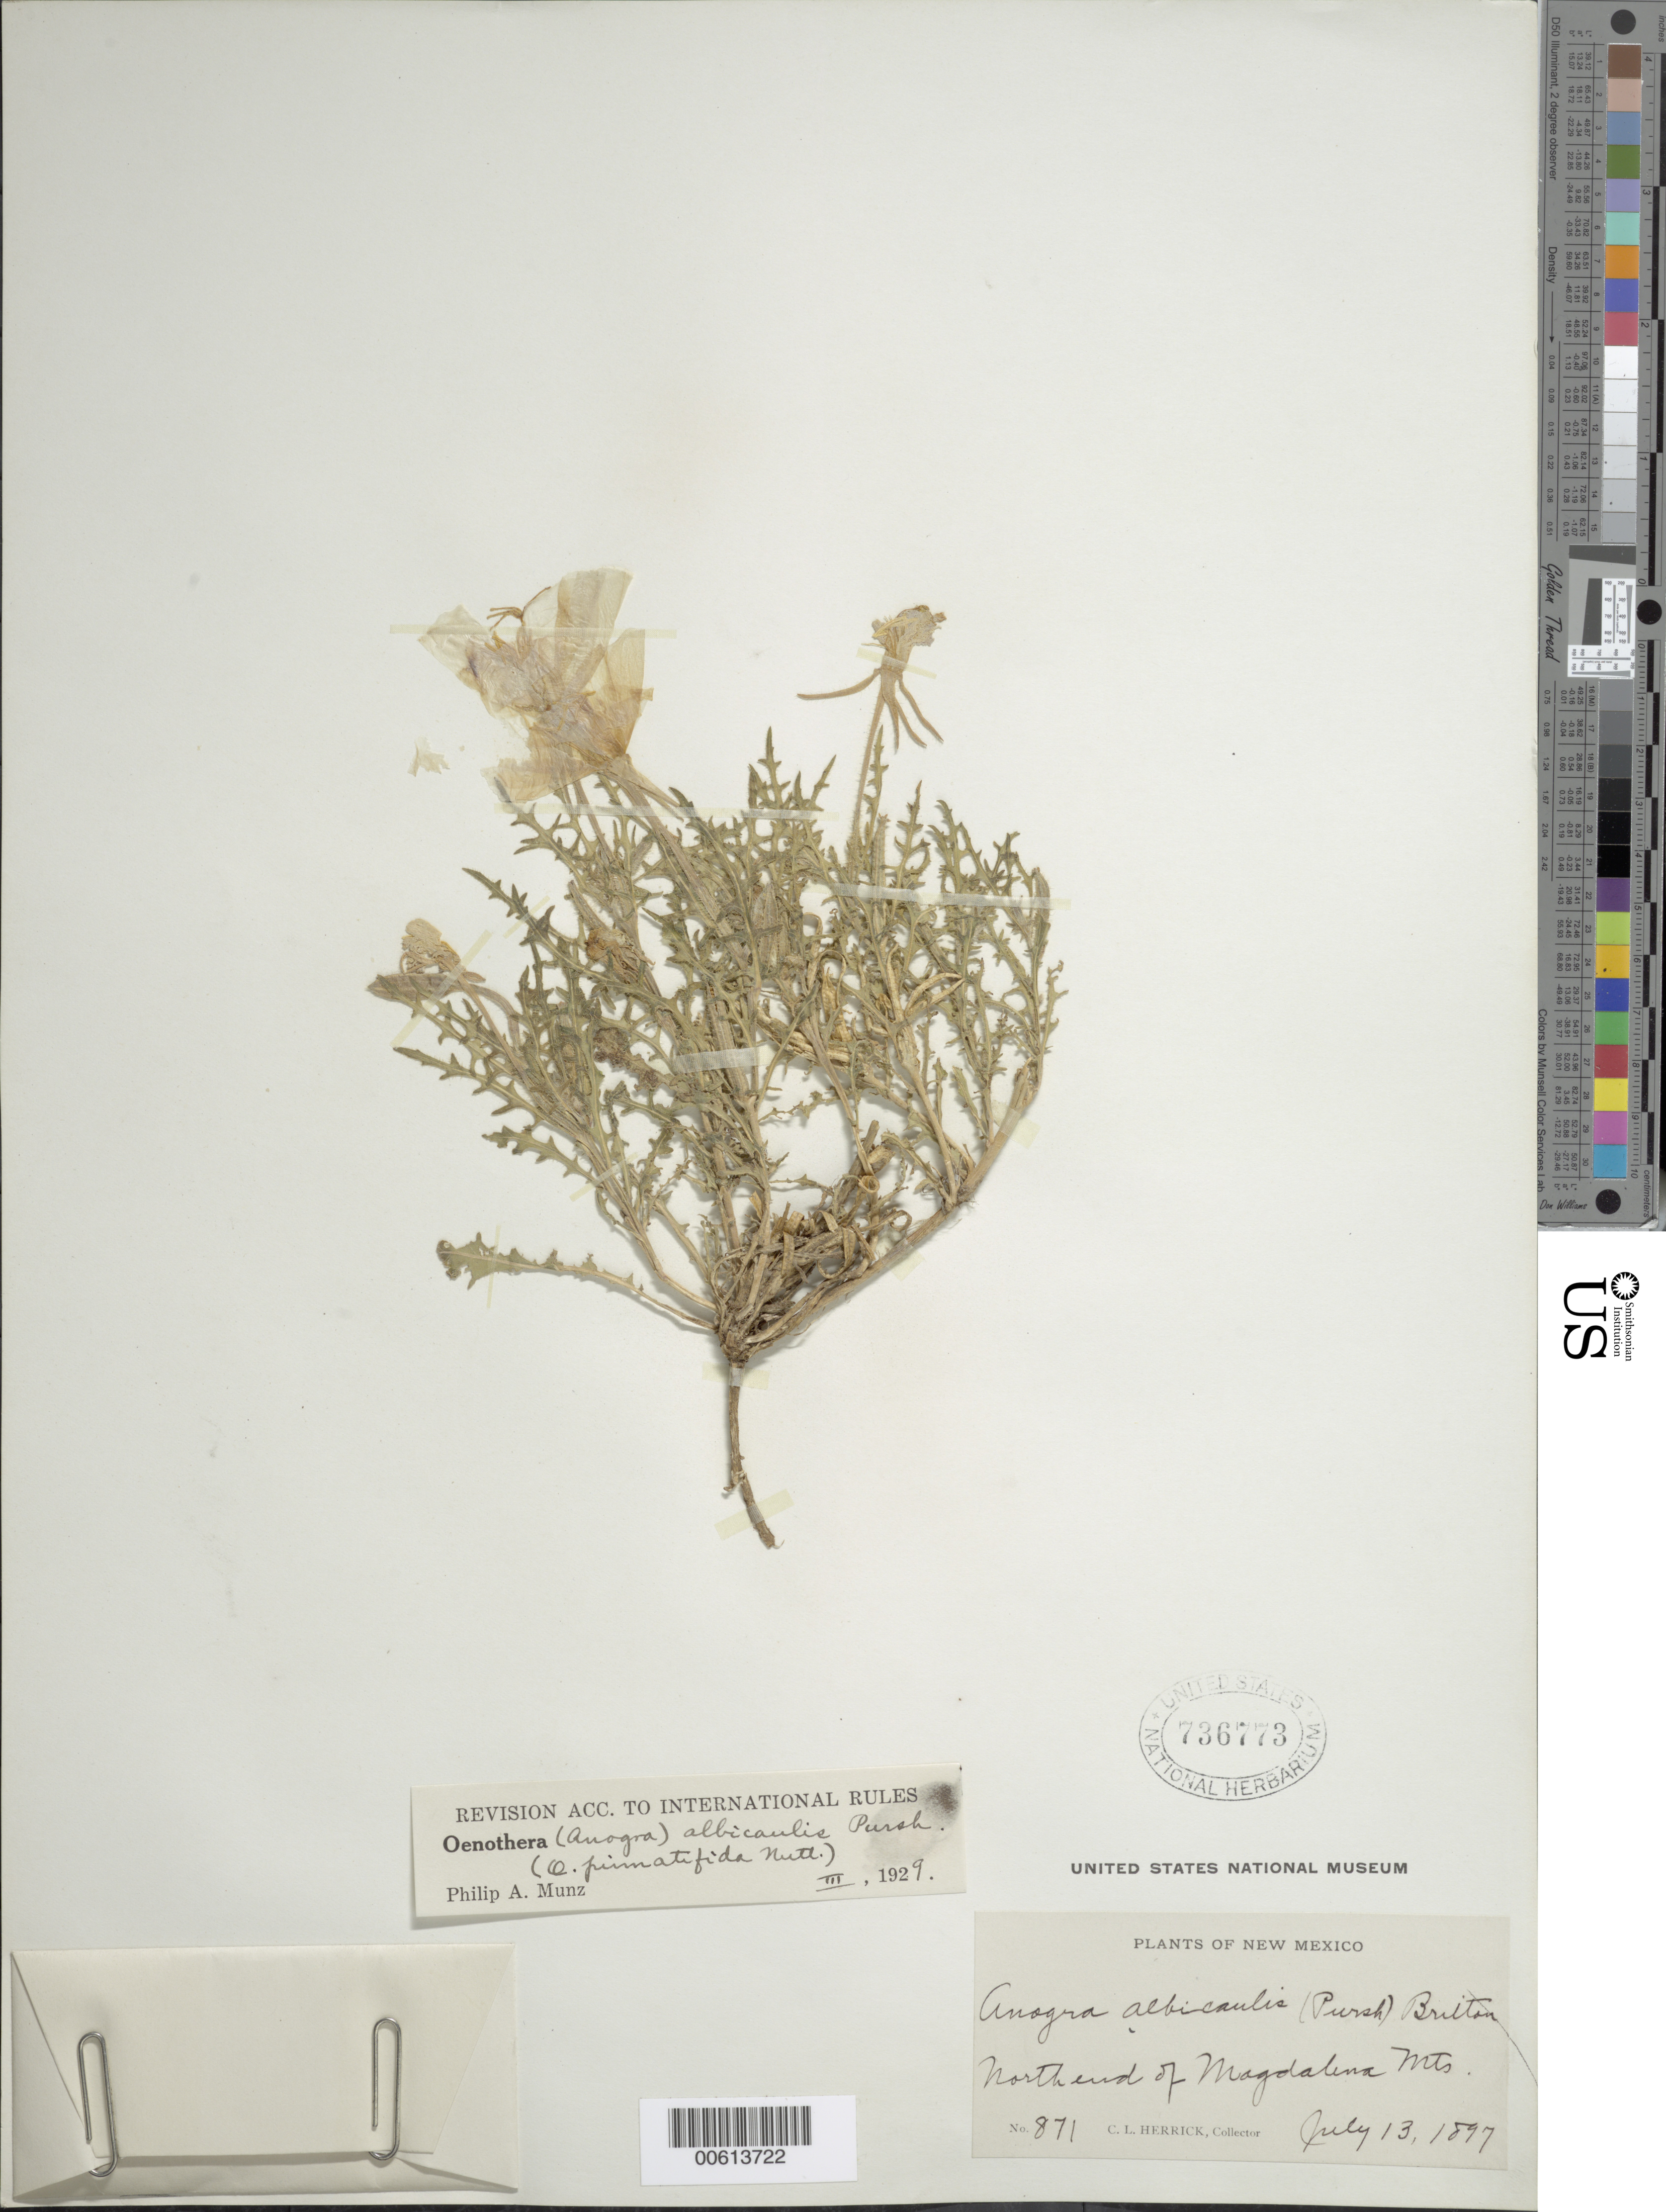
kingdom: Plantae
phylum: Tracheophyta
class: Magnoliopsida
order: Myrtales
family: Onagraceae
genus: Oenothera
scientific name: Oenothera albicaulis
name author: Pursh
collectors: C. Herrick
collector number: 871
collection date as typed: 13 Jul 1897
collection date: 1897-07-13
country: United States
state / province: New Mexico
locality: N end of Magdalena Mts.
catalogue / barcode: US 736773